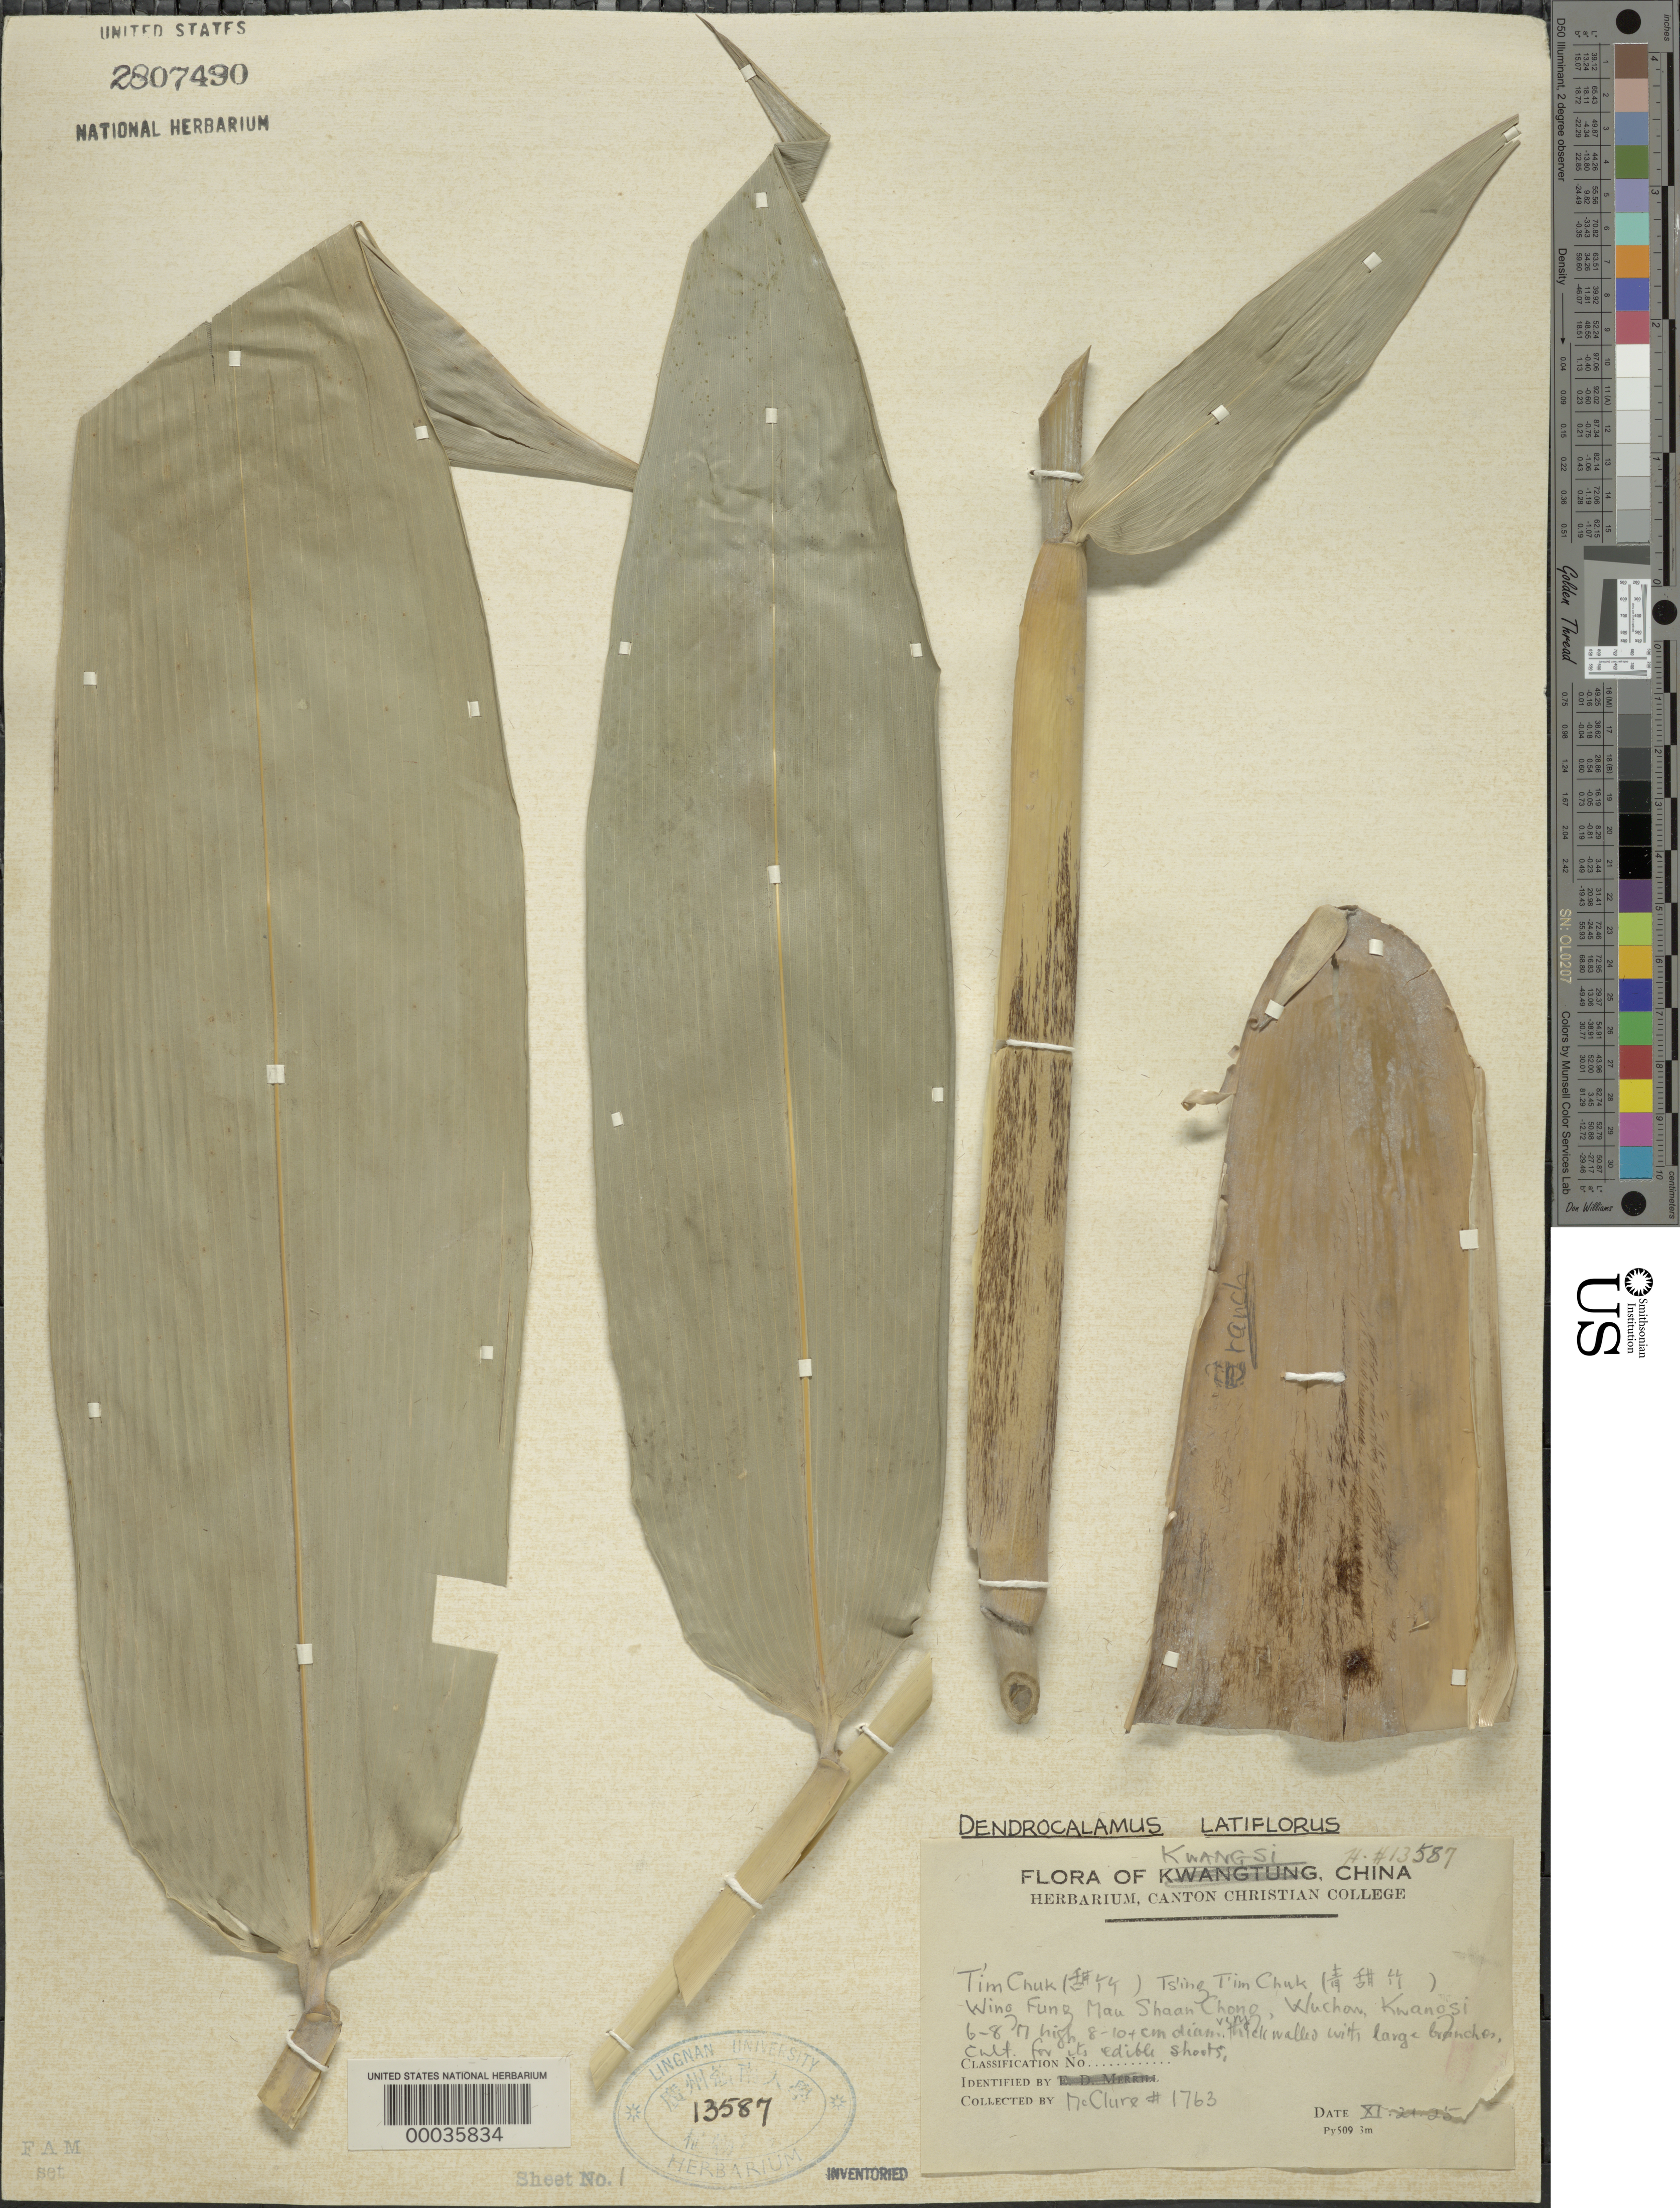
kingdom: Plantae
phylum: Tracheophyta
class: Liliopsida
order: Poales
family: Poaceae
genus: Dendrocalamus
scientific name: Dendrocalamus latiflorus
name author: Munro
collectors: F. A. McClure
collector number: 1763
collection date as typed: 21 Nov 1925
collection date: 1925-11-21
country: China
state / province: Jiangxi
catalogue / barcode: US 2807490